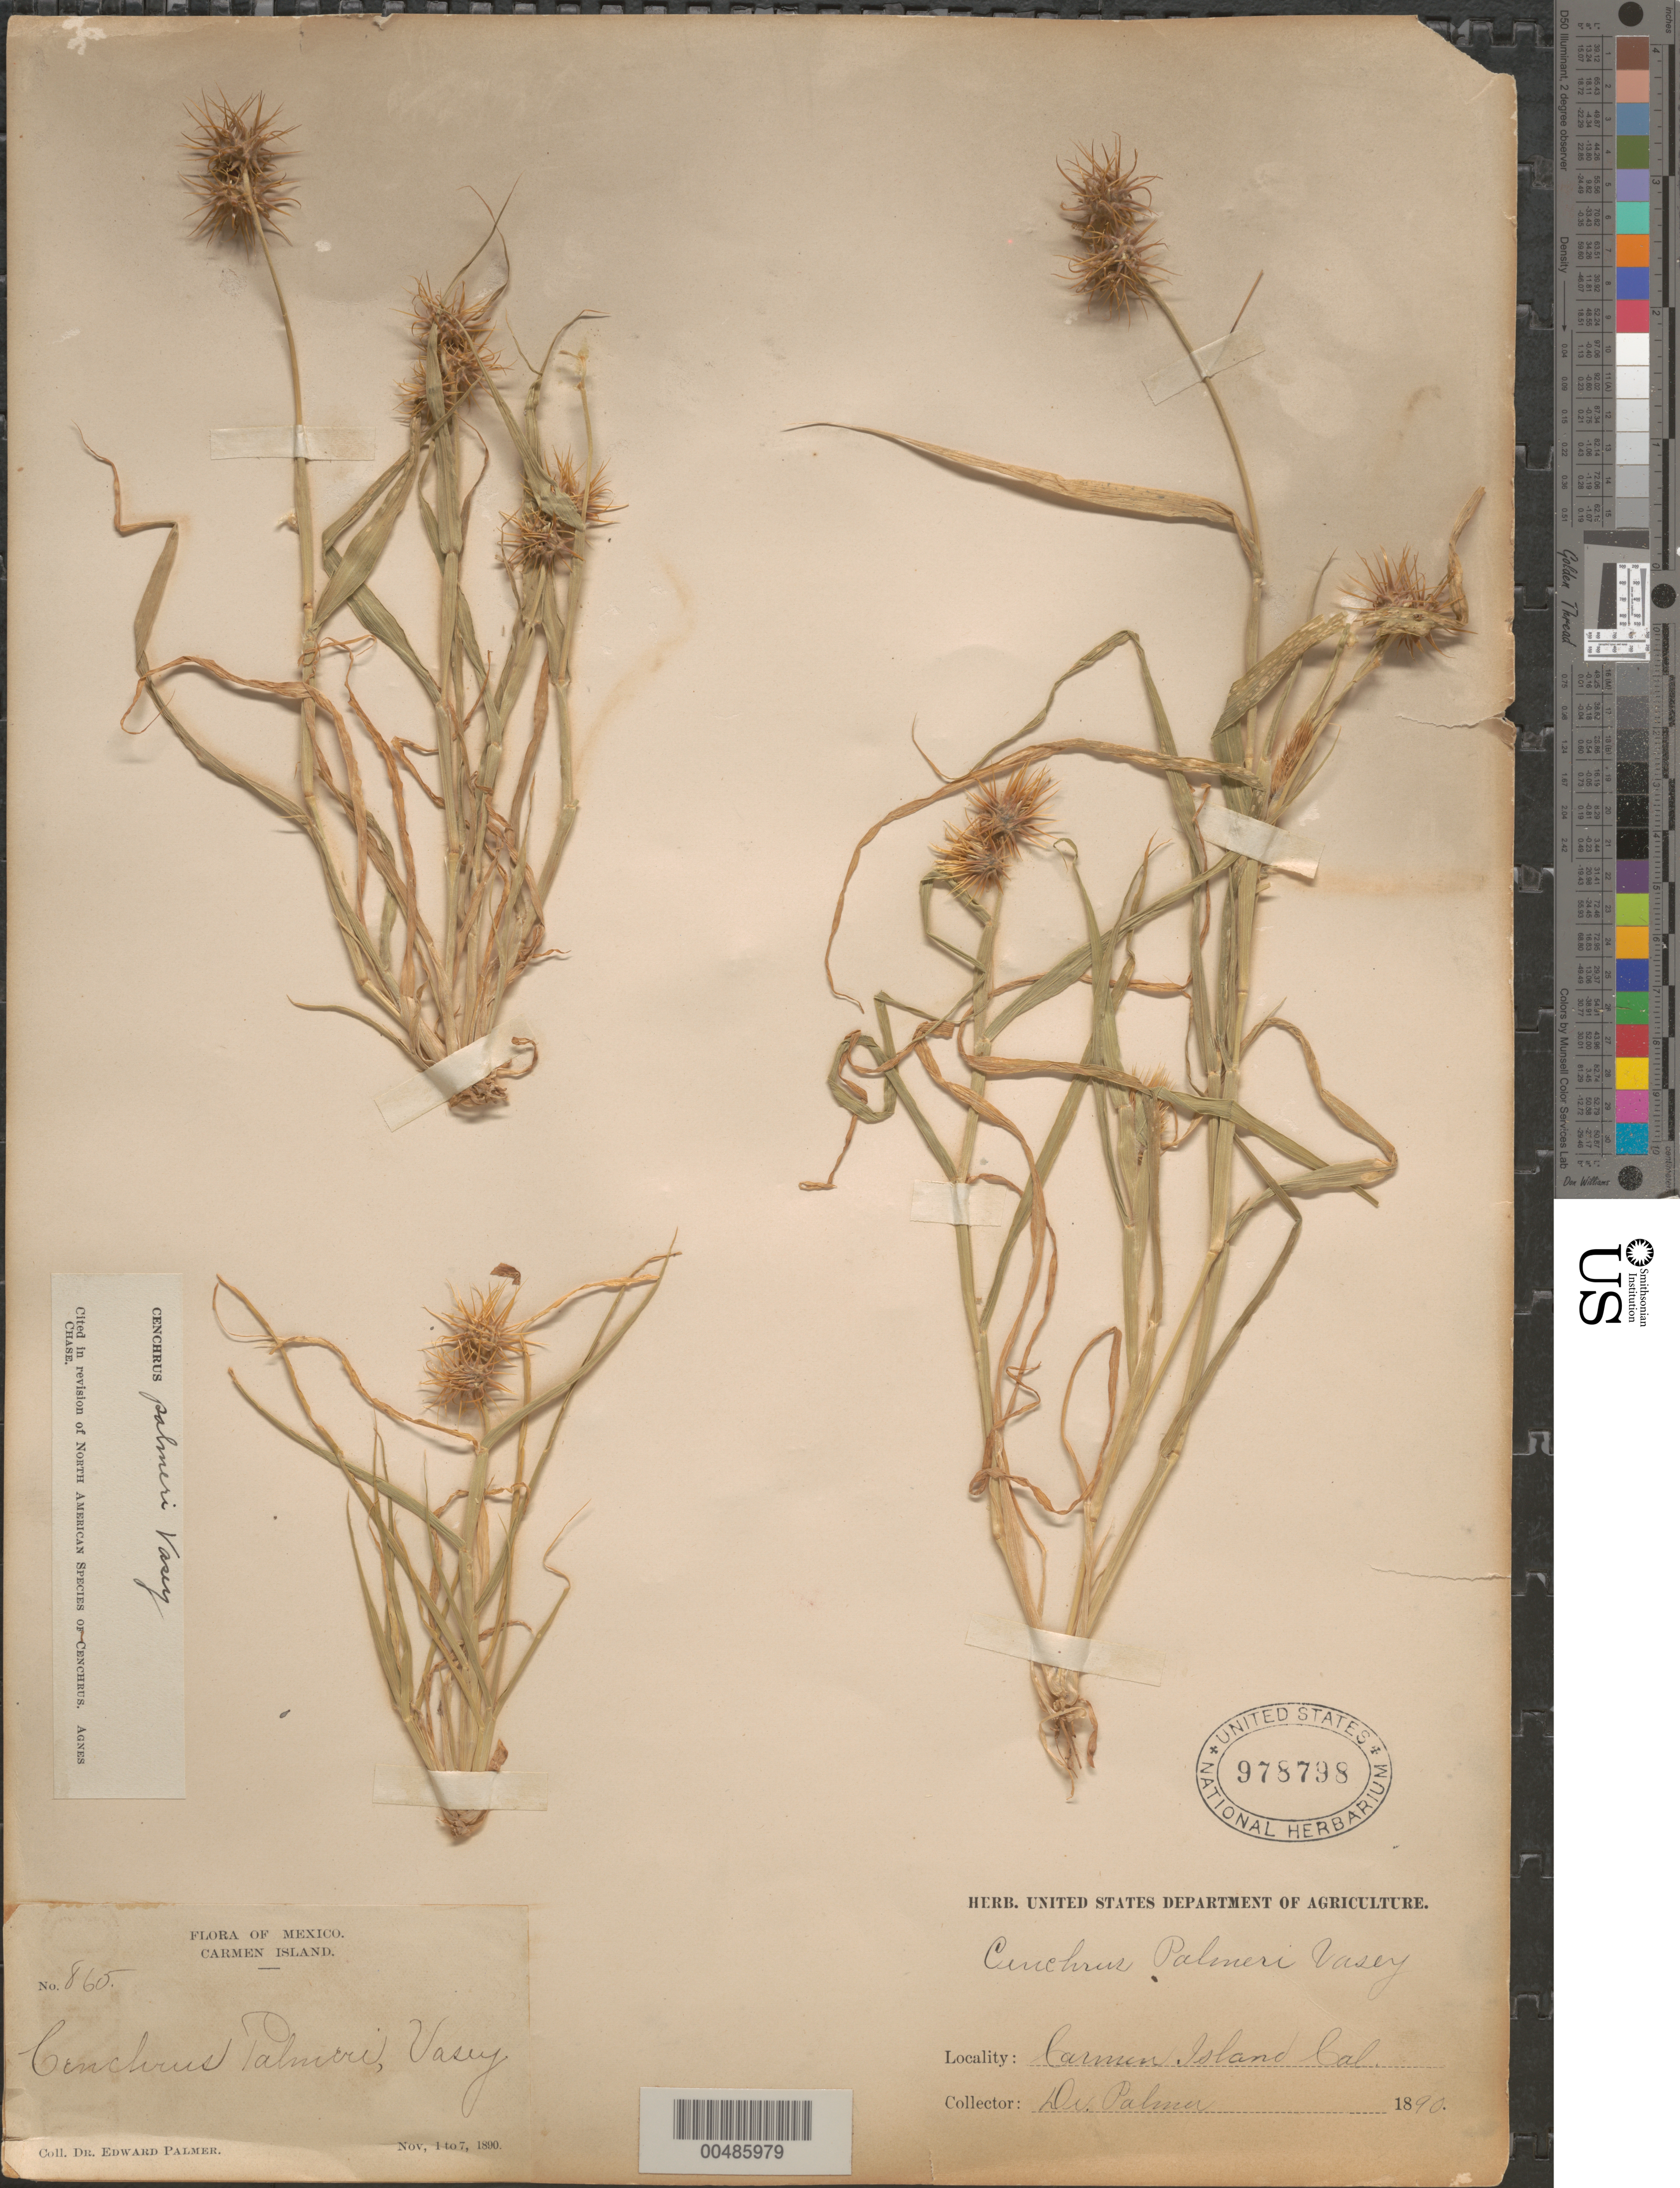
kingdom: Plantae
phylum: Tracheophyta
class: Liliopsida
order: Poales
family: Poaceae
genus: Cenchrus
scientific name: Cenchrus palmeri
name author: Vasey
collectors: E. Palmer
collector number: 865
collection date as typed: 1 Nov 1890 to 7 Nov 1890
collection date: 1890-11-01/1890-11-07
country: Mexico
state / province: Baja California Sur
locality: Carmen Island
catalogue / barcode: US 978798